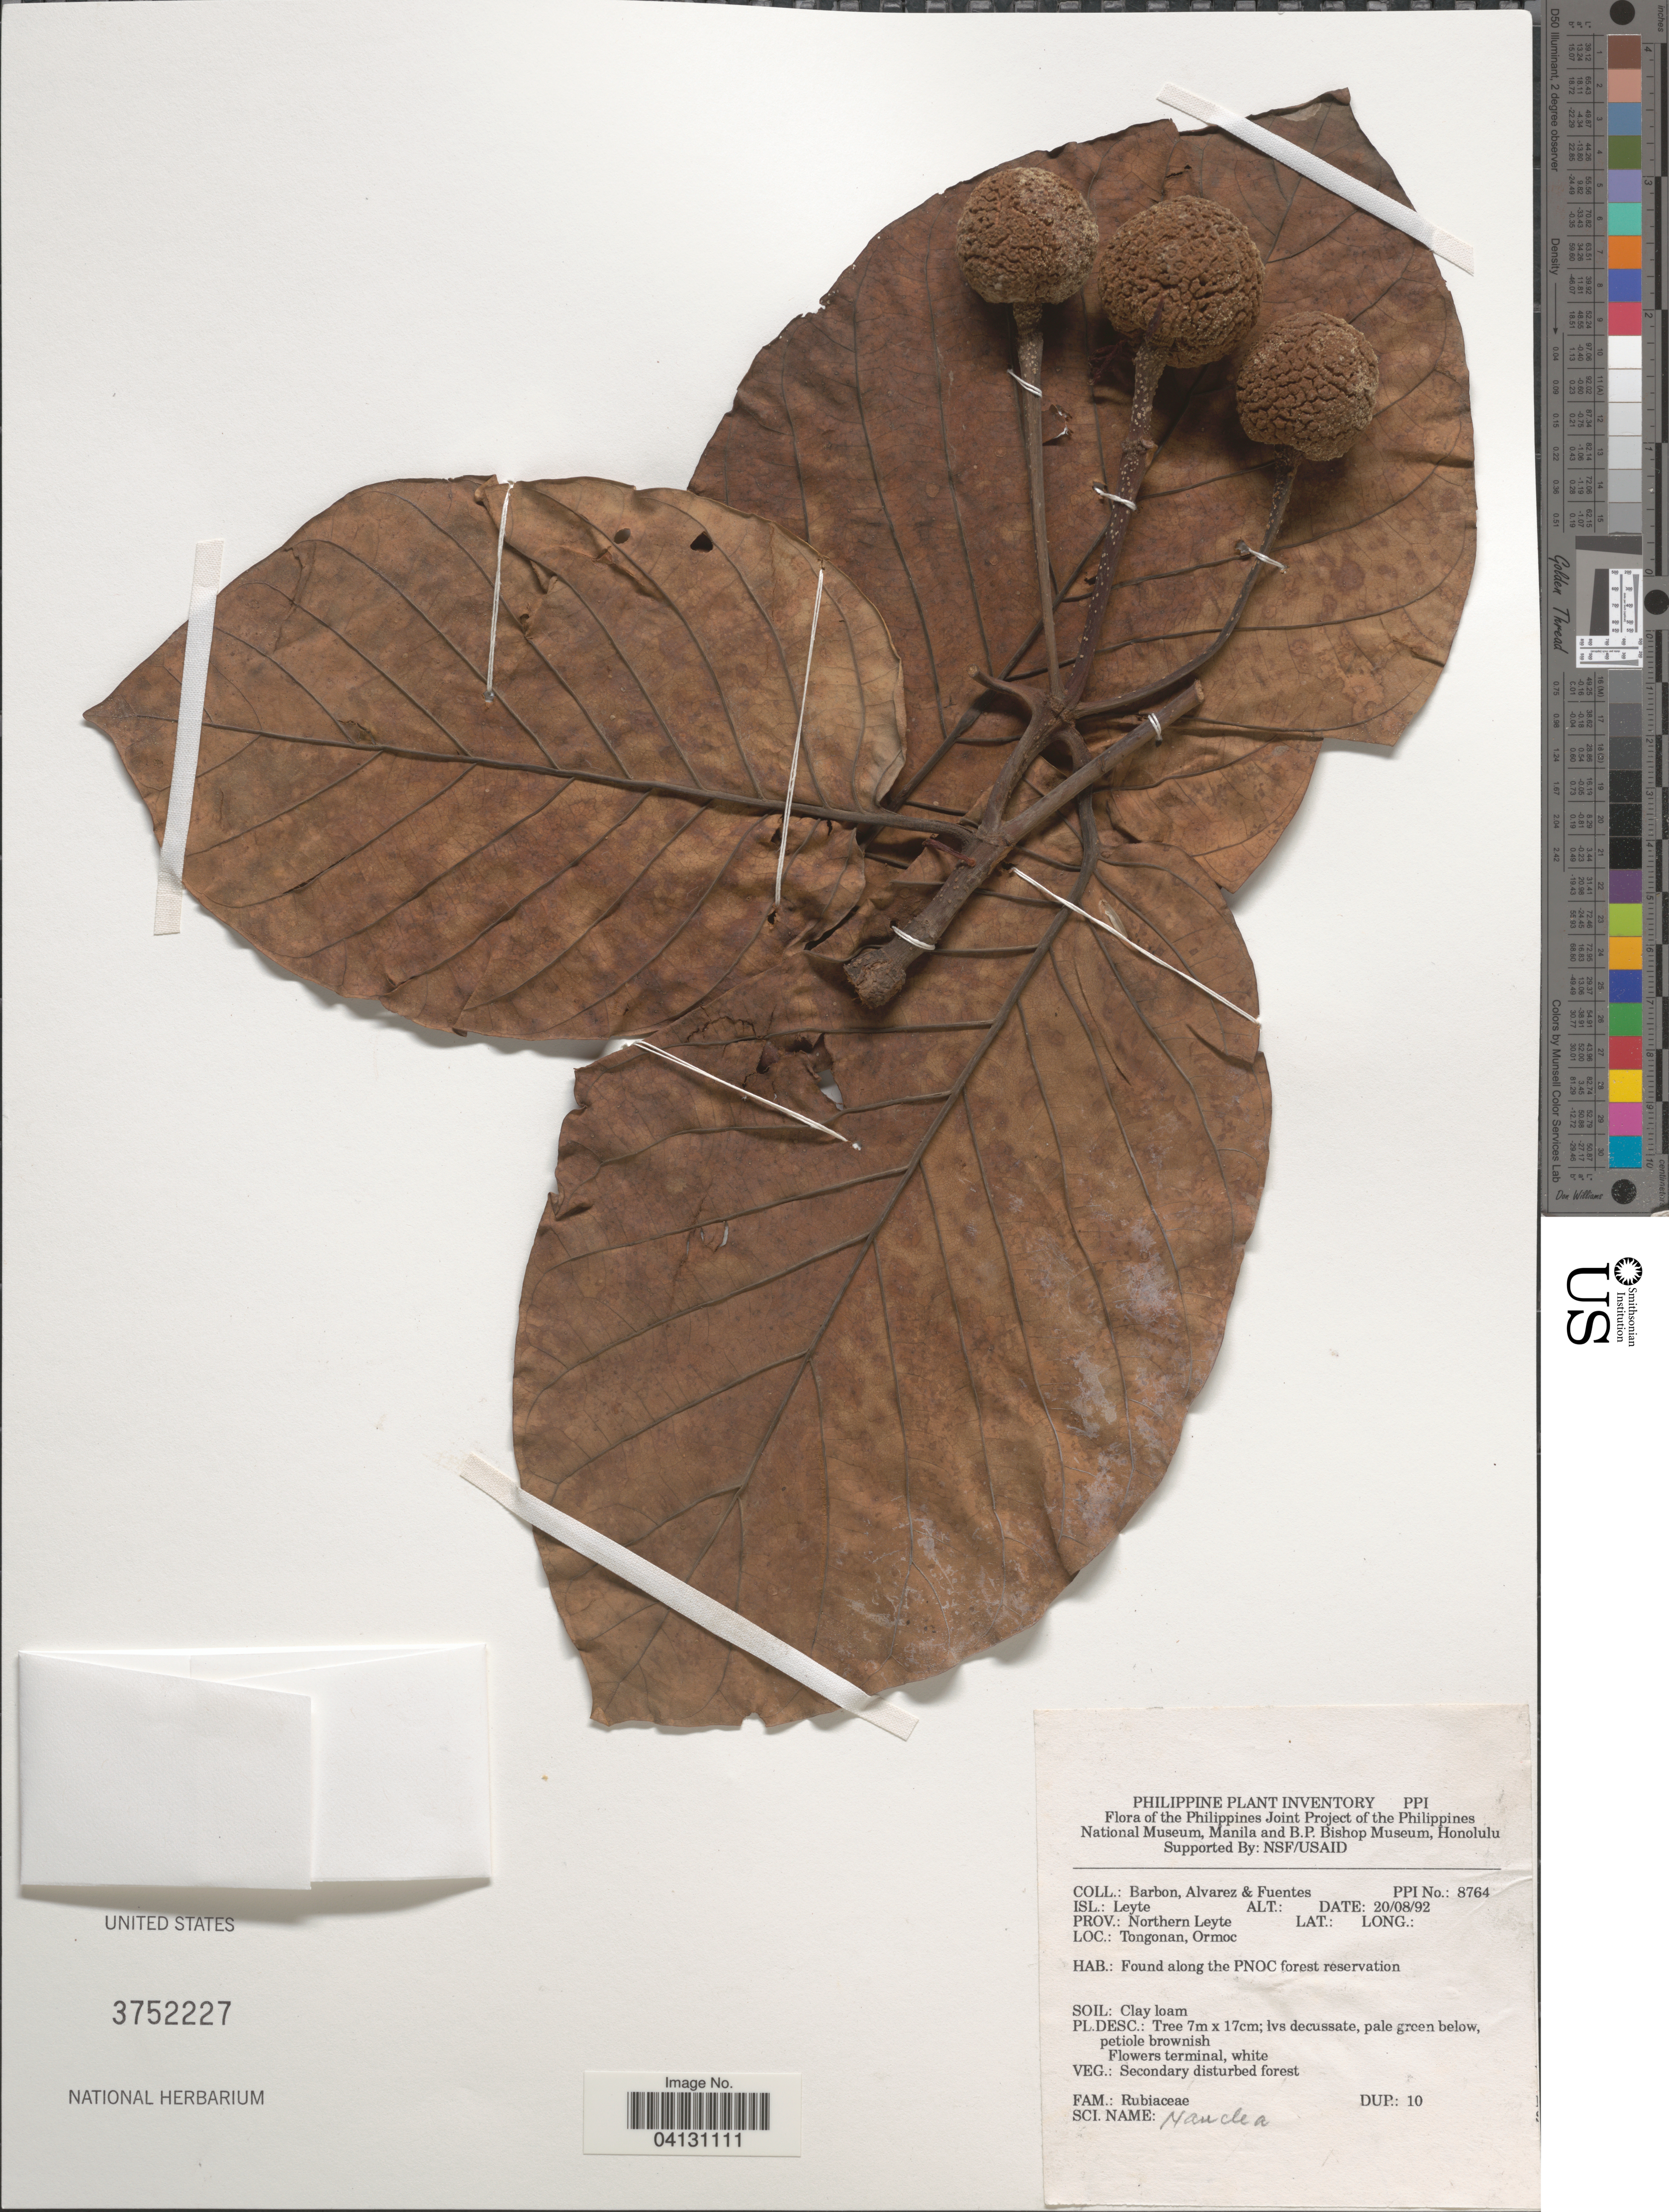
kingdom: Plantae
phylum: Tracheophyta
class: Magnoliopsida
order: Gentianales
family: Rubiaceae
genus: Nauclea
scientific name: Nauclea sp.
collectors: Barbon, -- Alvarez & -. Fuentes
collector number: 8764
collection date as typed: Transcribed d/m/y: 20/8/92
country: Philippines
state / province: Eastern Visayas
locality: The Philippines Joint Project of the Philippines National Museum, Manila and B.P. Bishop Museum, Honolulu. Isl.: Leyte. Prov.: Northern Leyte. Tongonan, Ormoc. Along the PNOC forest reservation.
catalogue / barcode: US 3752227